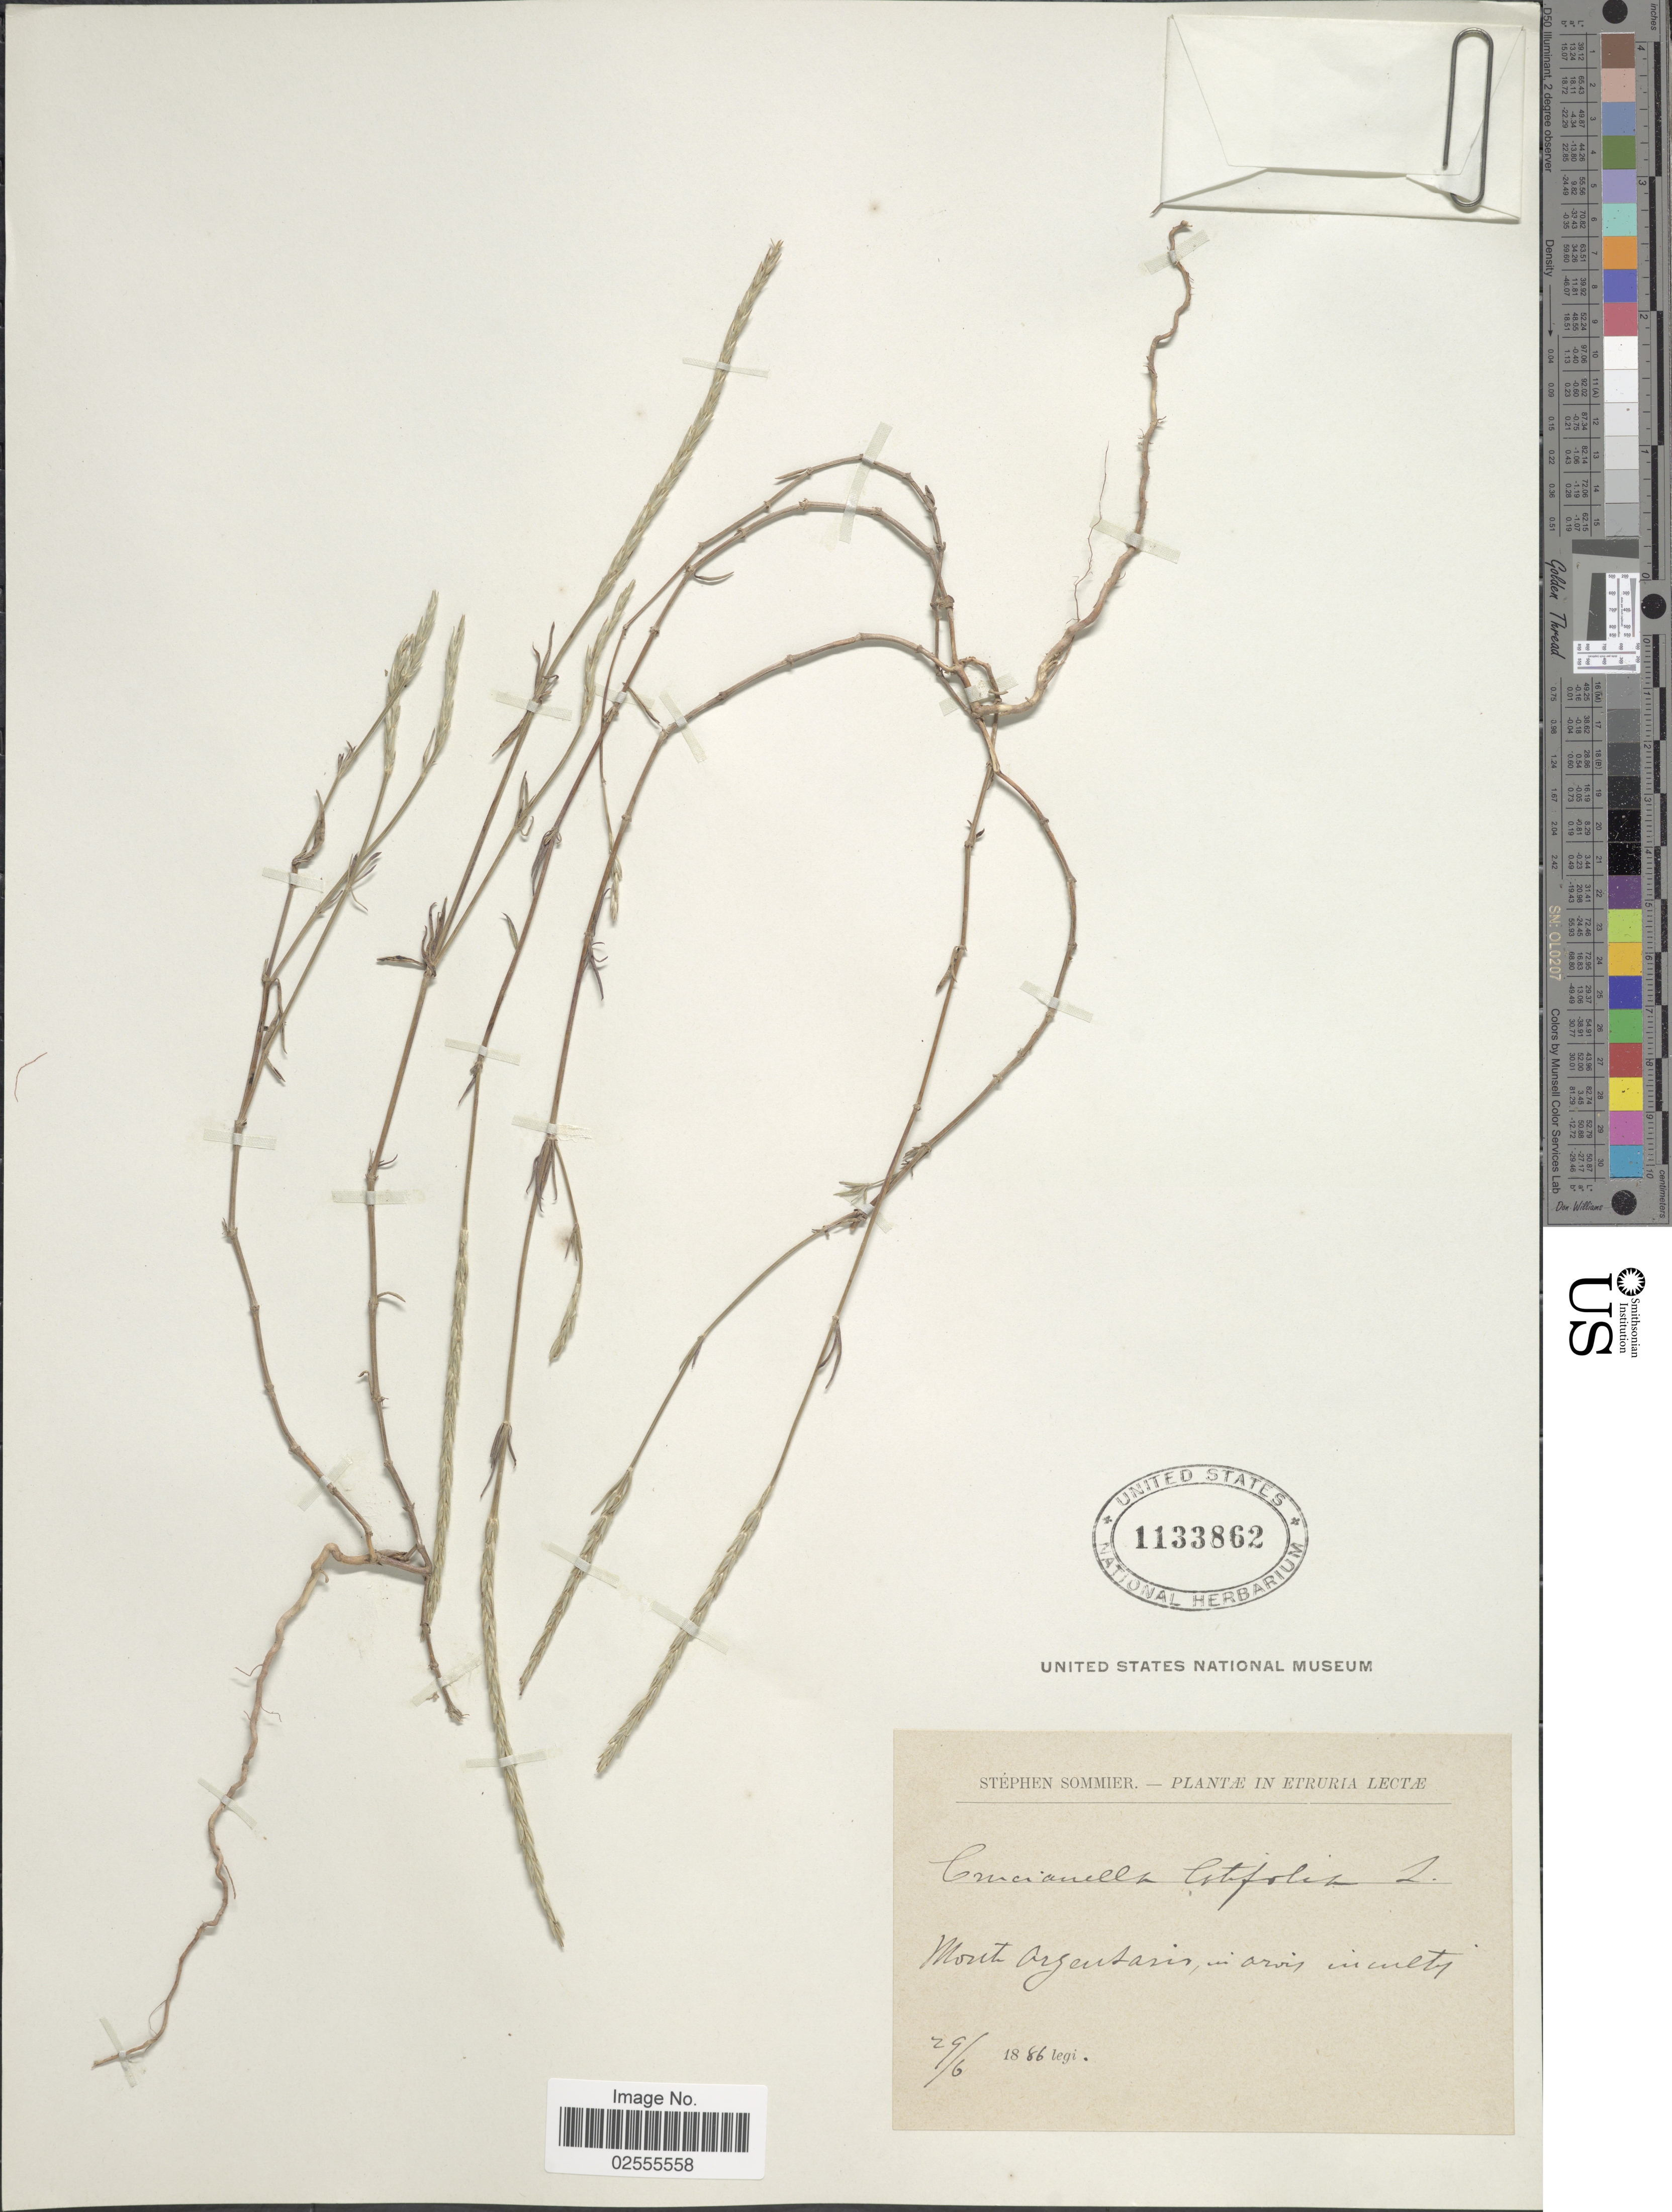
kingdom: Plantae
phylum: Tracheophyta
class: Magnoliopsida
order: Gentianales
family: Rubiaceae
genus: Crucianella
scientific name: Crucianella latifolia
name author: L.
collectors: S. Sommier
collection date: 1886-06-29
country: Italy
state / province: Tuscany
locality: Etruria, Monte Argentario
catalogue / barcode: US 1133862